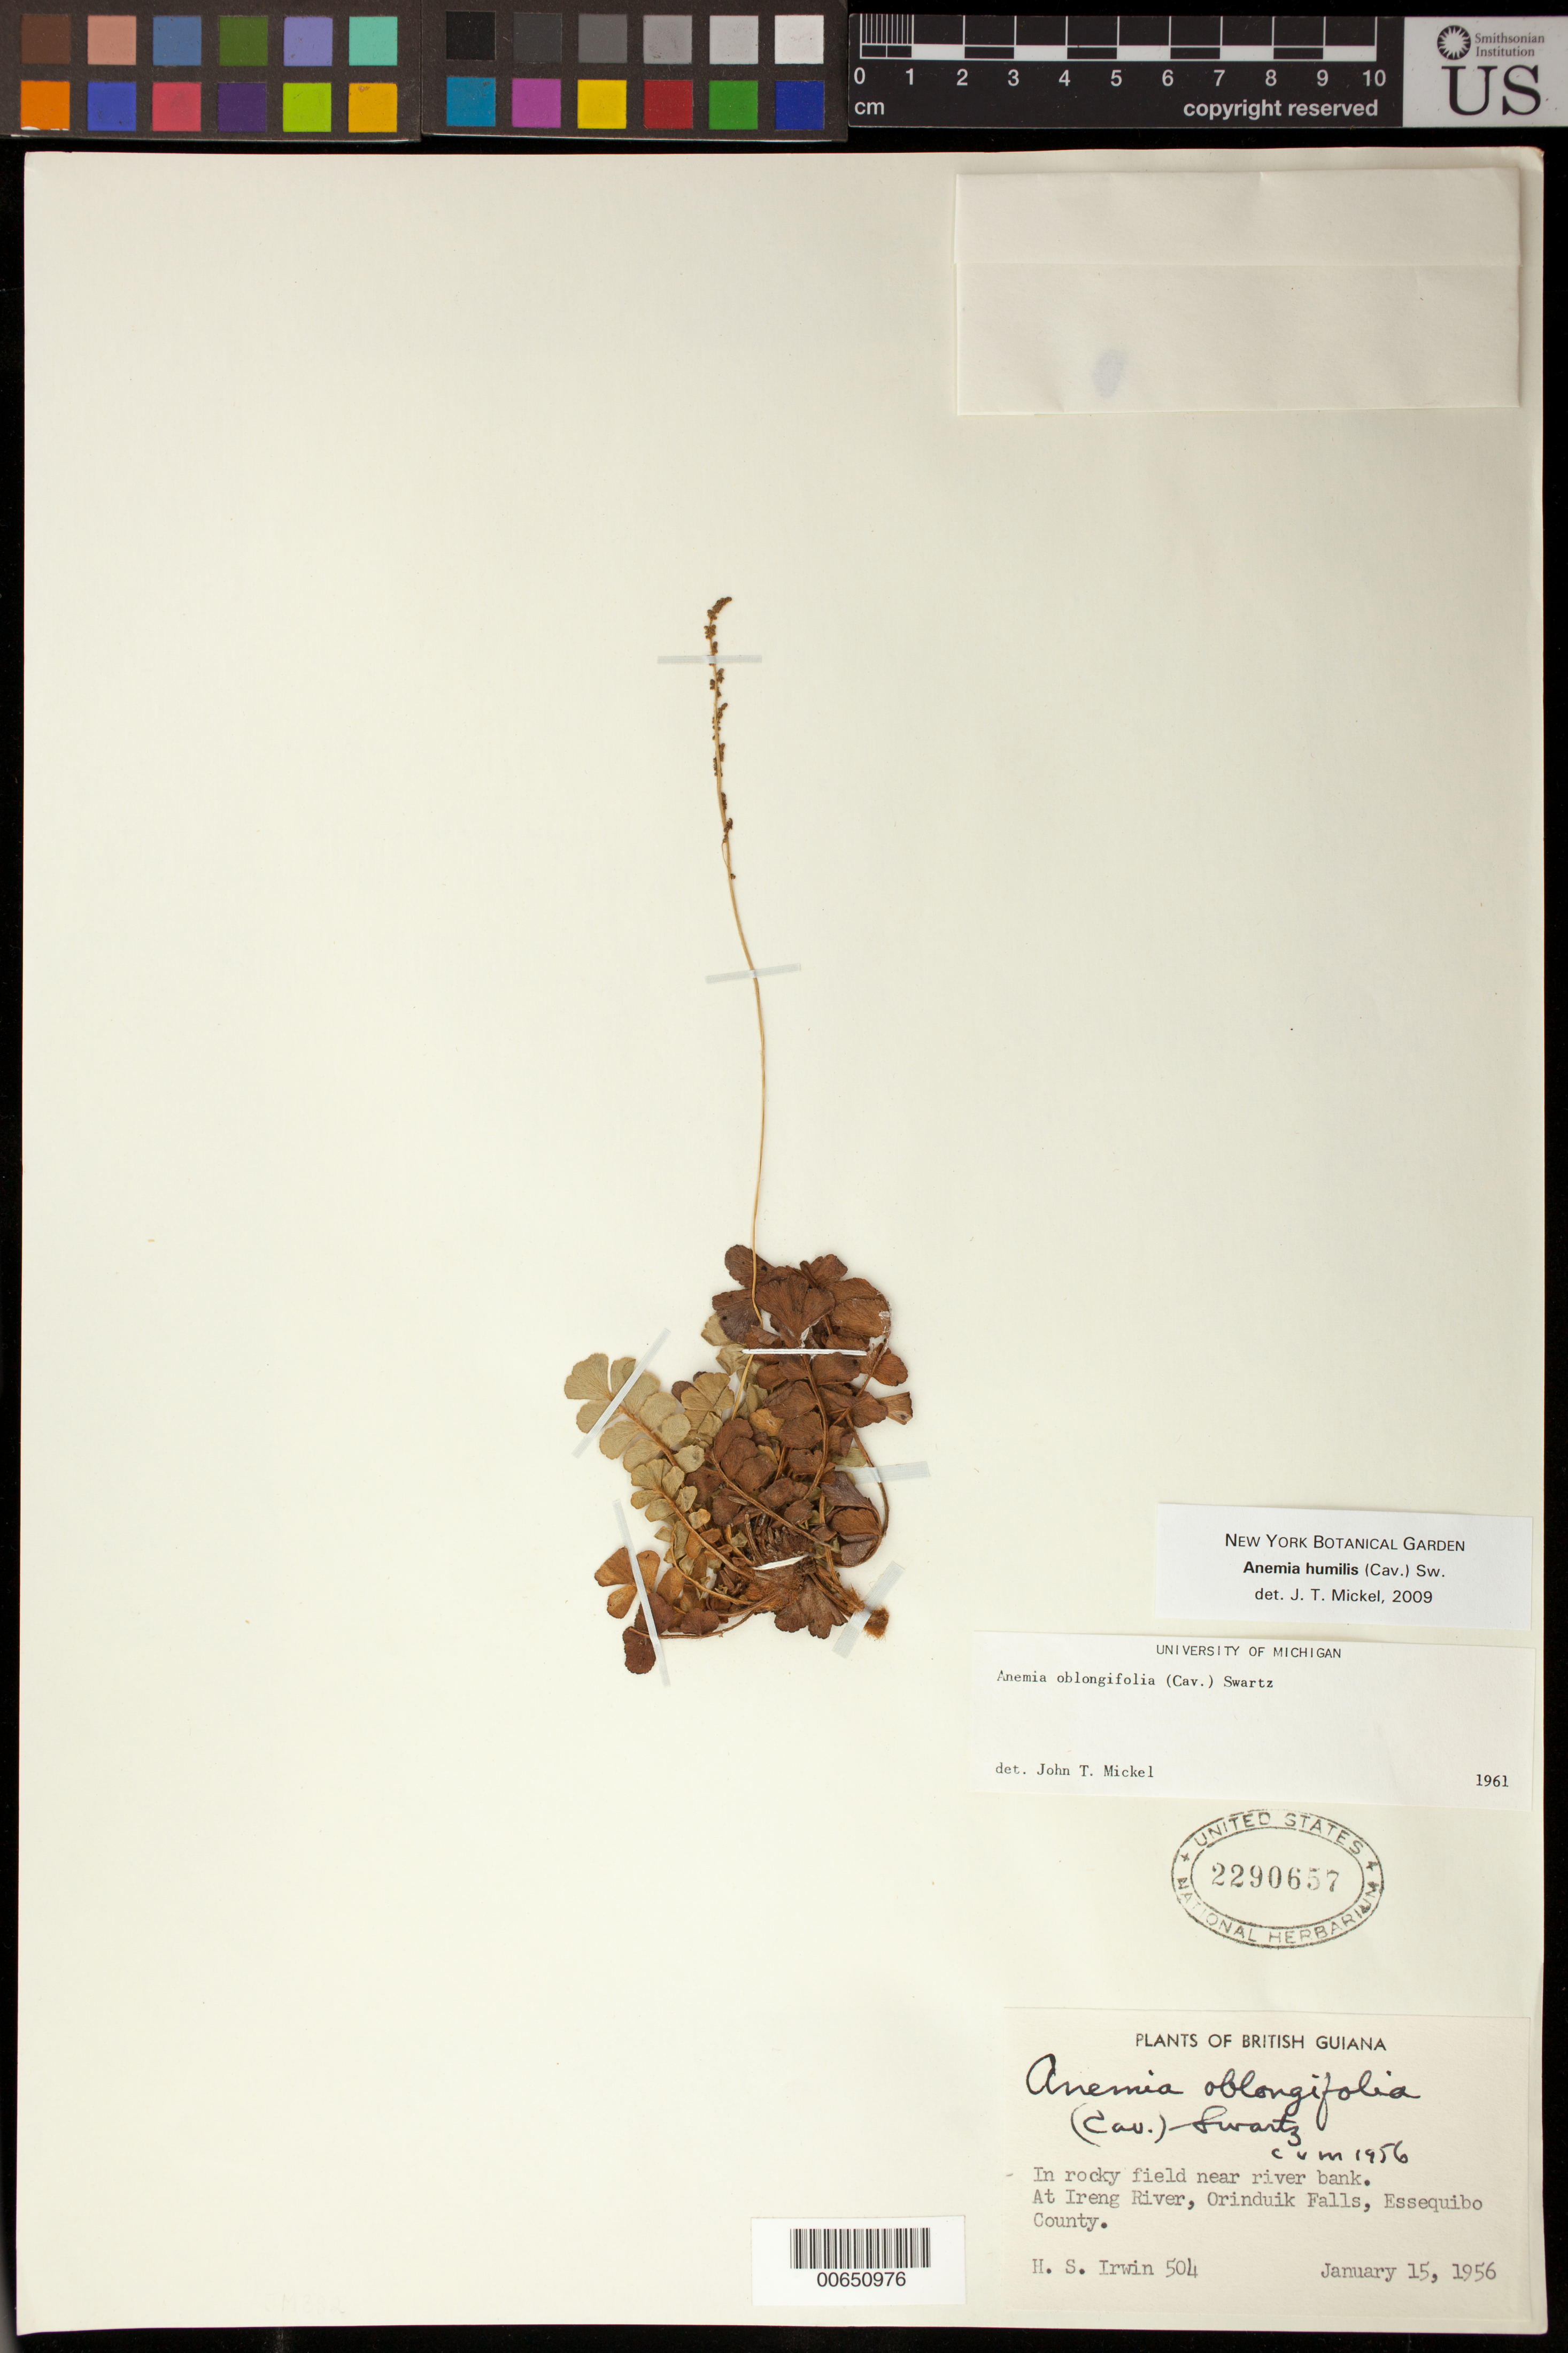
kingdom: Plantae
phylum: Tracheophyta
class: Polypodiopsida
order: Schizaeales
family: Anemiaceae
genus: Anemia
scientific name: Anemia humilis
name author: (Cav.) Sw.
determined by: Mickel, J. T., (NY), New York Botanical Garden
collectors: H. Irwin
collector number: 504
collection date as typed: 15-Jan-56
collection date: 1956-01-15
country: Guyana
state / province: Potaro-Siparuni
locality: Ireng R., Orinduik Falls, Essequibo County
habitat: Rocky field near river bank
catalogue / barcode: US 2290657